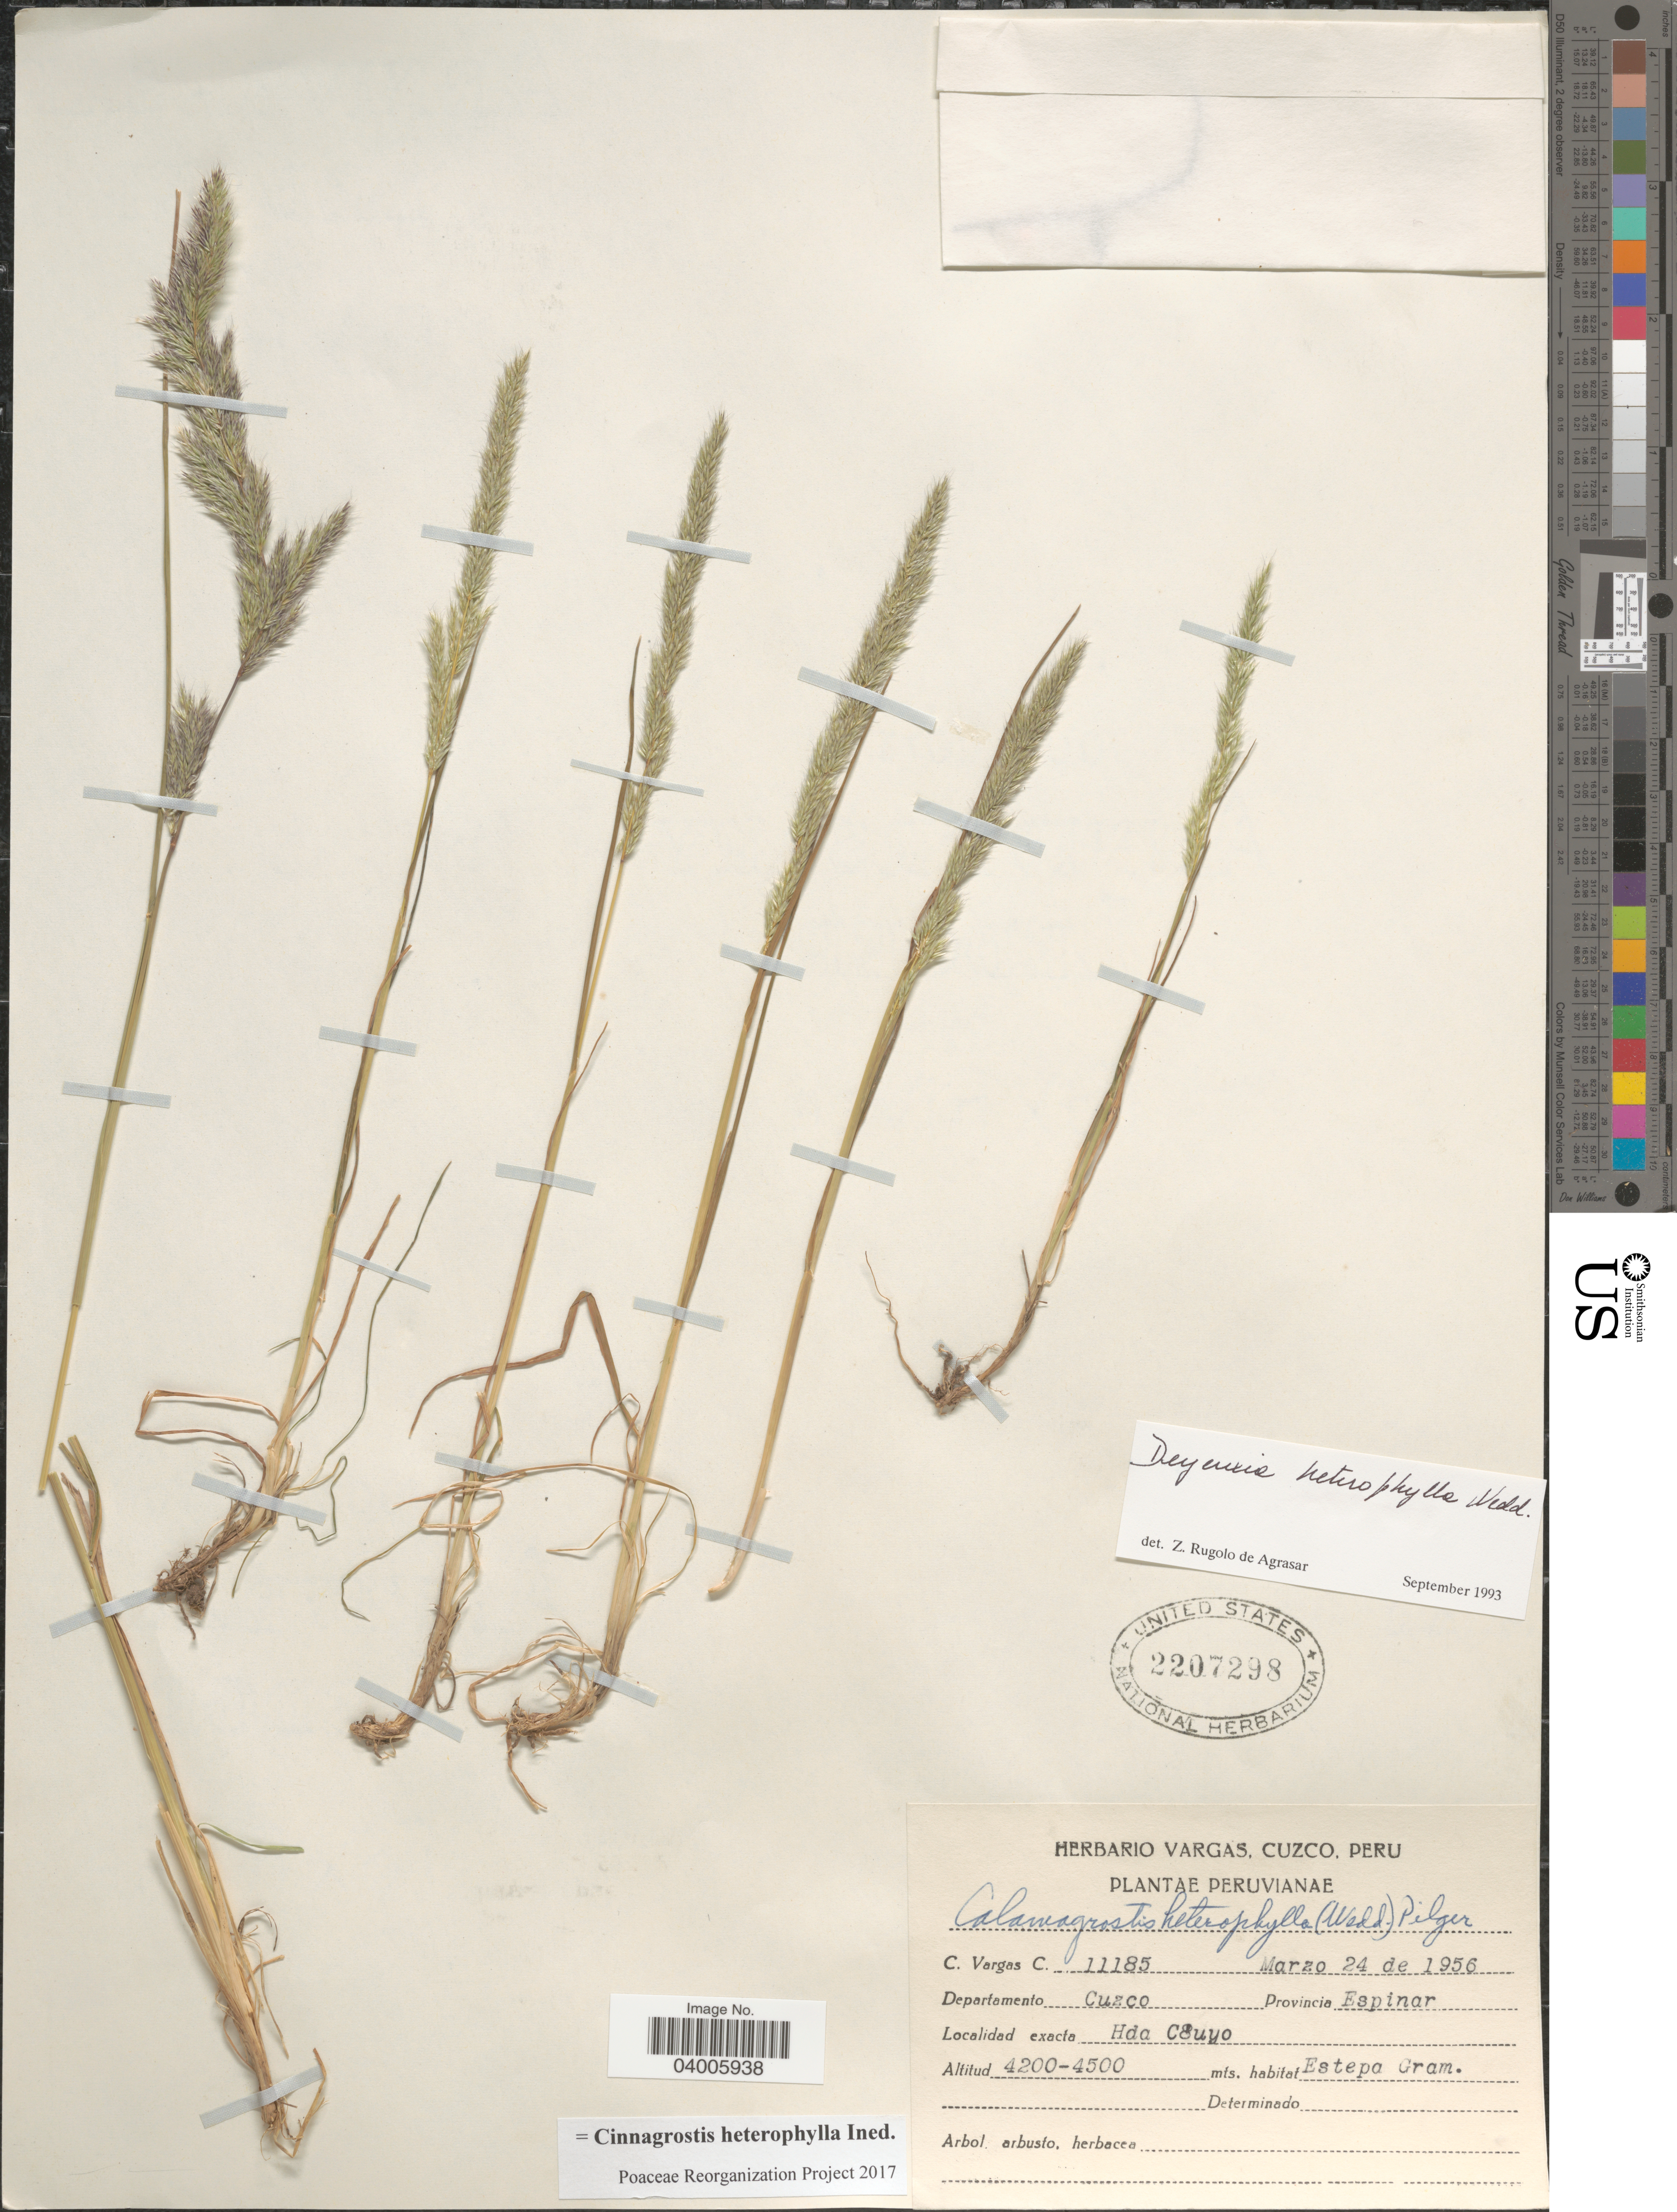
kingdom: Plantae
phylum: Tracheophyta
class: Liliopsida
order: Poales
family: Poaceae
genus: Cinnagrostis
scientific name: Cinnagrostis heterophylla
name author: (Wedd.) P.M. Peterson et al.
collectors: C. Vargas Calderón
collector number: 11185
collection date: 1956-03-24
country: Peru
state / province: Cusco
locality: Departamento Cuzco. Provincia Espinar. Hda C'uyo.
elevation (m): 4200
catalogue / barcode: US 2207298